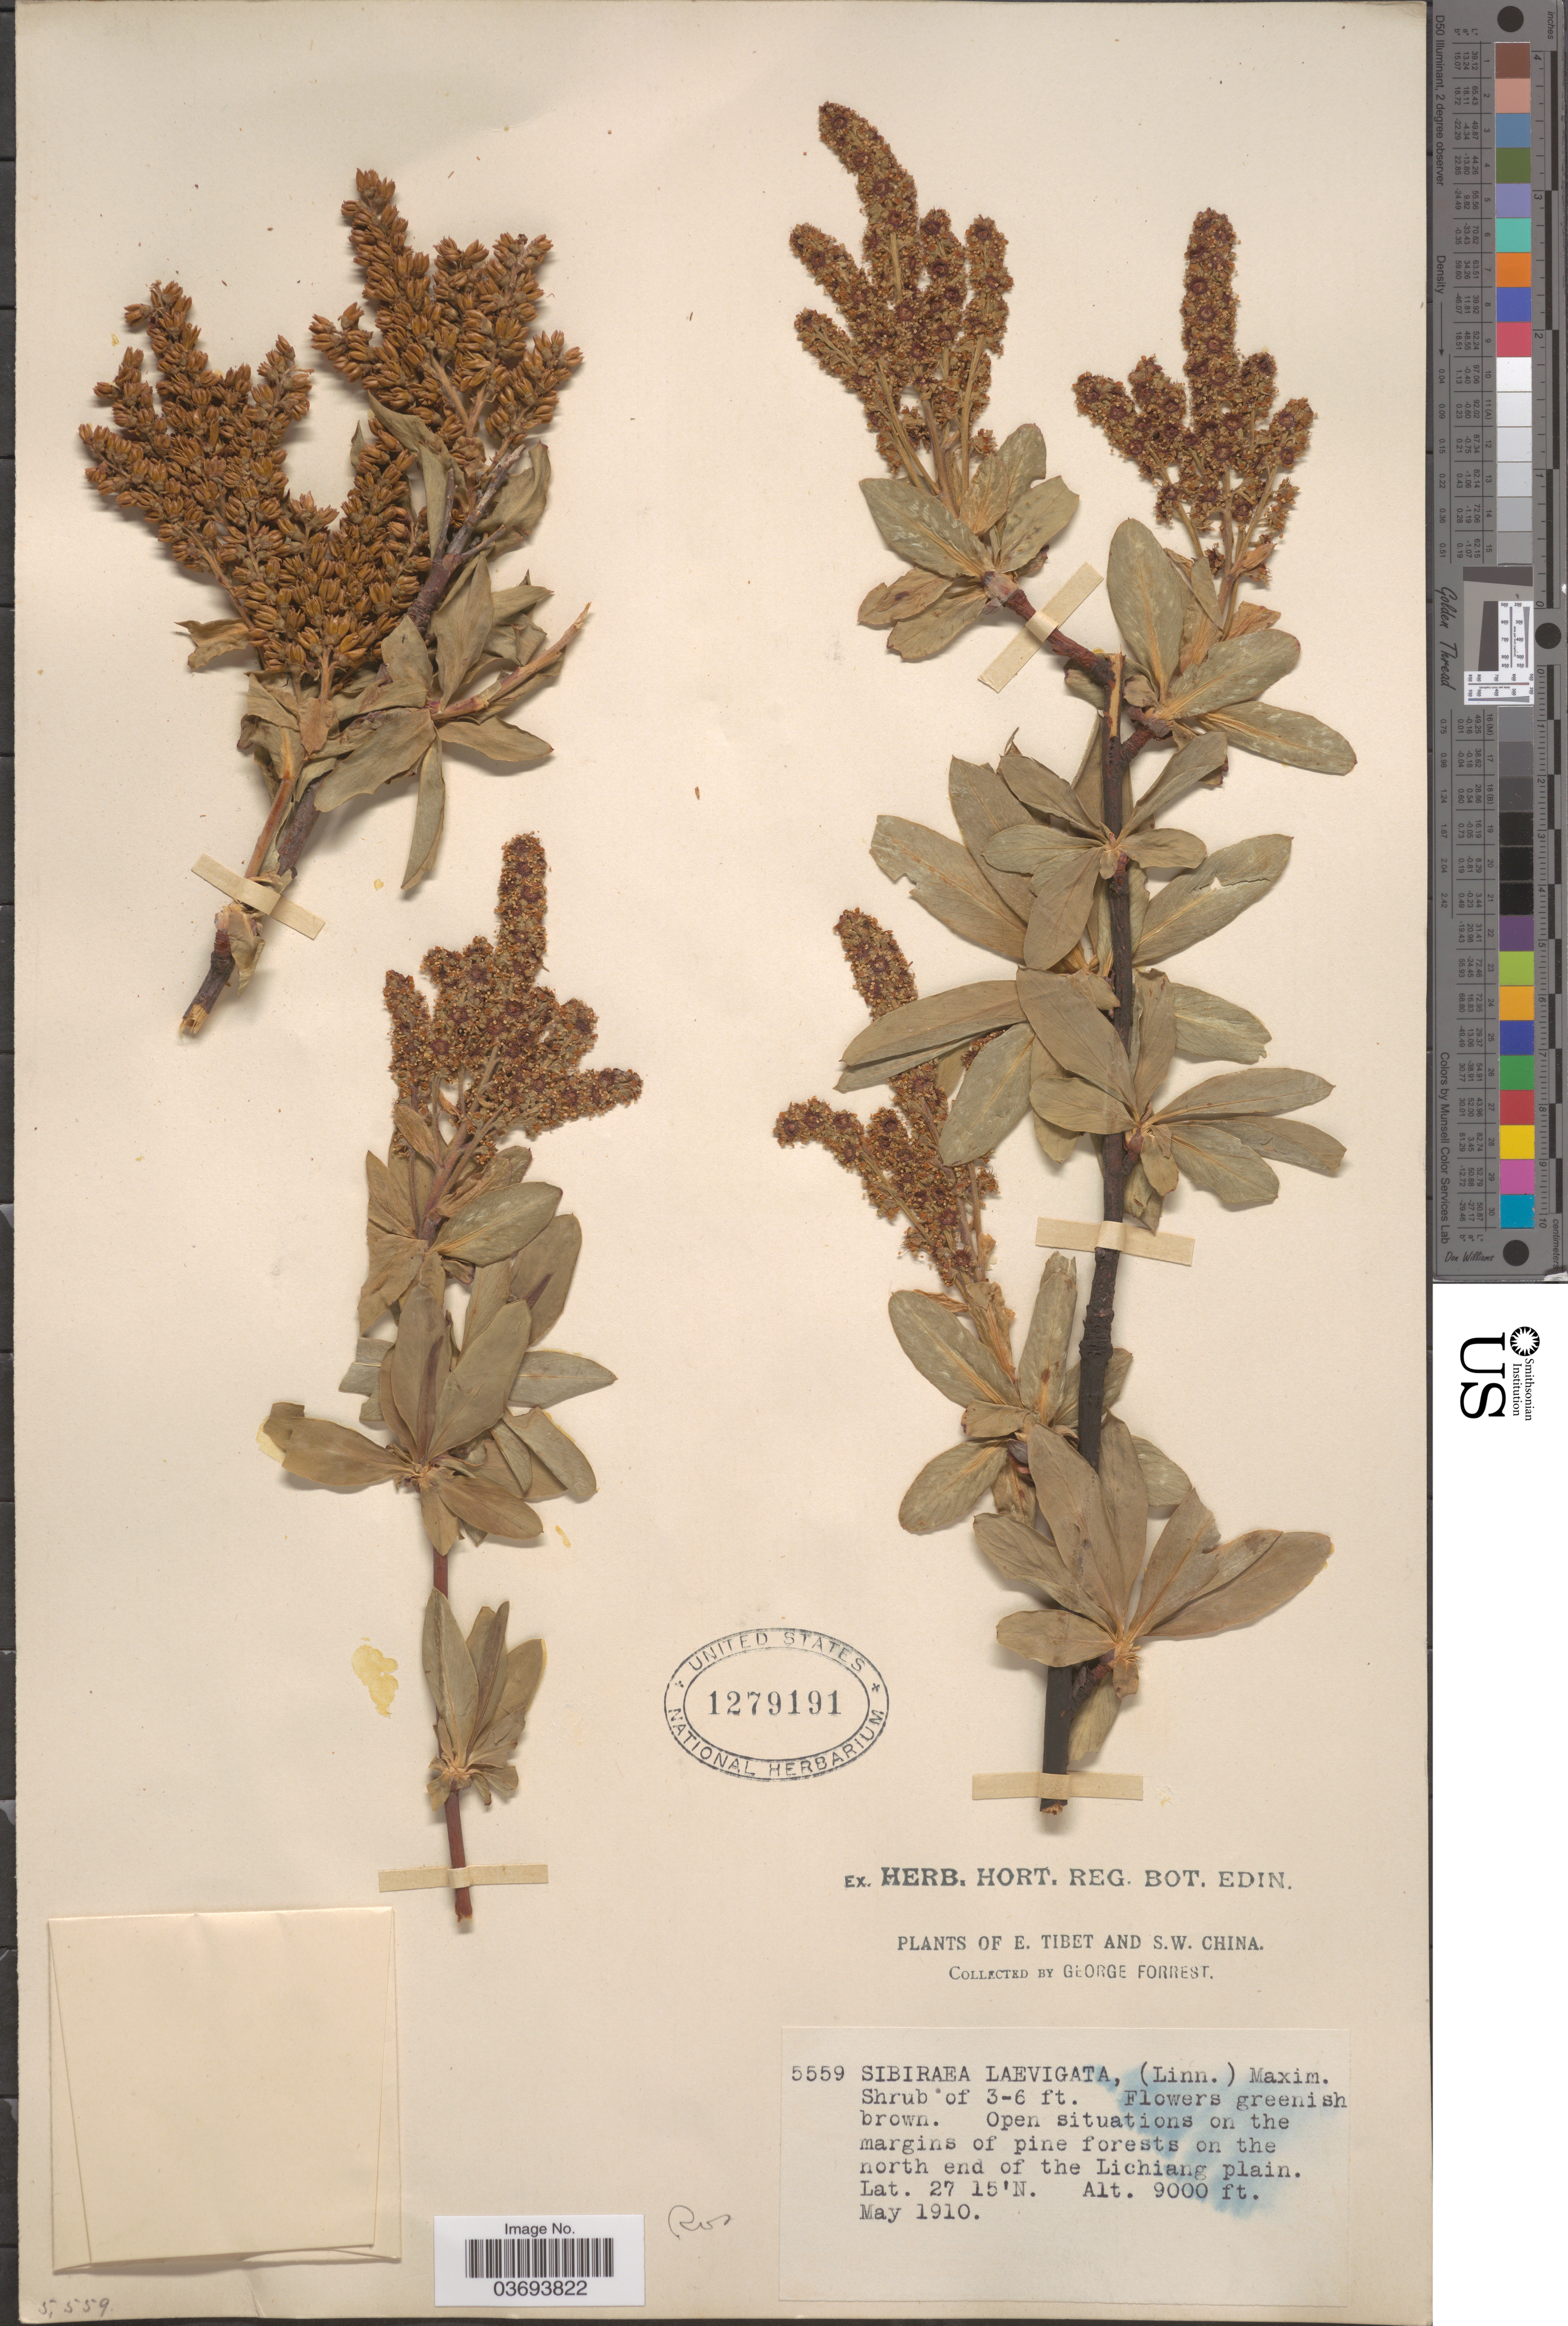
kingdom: Plantae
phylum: Tracheophyta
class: Magnoliopsida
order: Rosales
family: Rosaceae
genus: Sibiraea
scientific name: Sibiraea laevigata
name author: (L.) Maxim.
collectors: G. Forrest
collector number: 5559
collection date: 1910-05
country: China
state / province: Xizang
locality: S.W. China. On the north end of the Lichiang plain.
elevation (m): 2743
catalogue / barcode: US 1279191